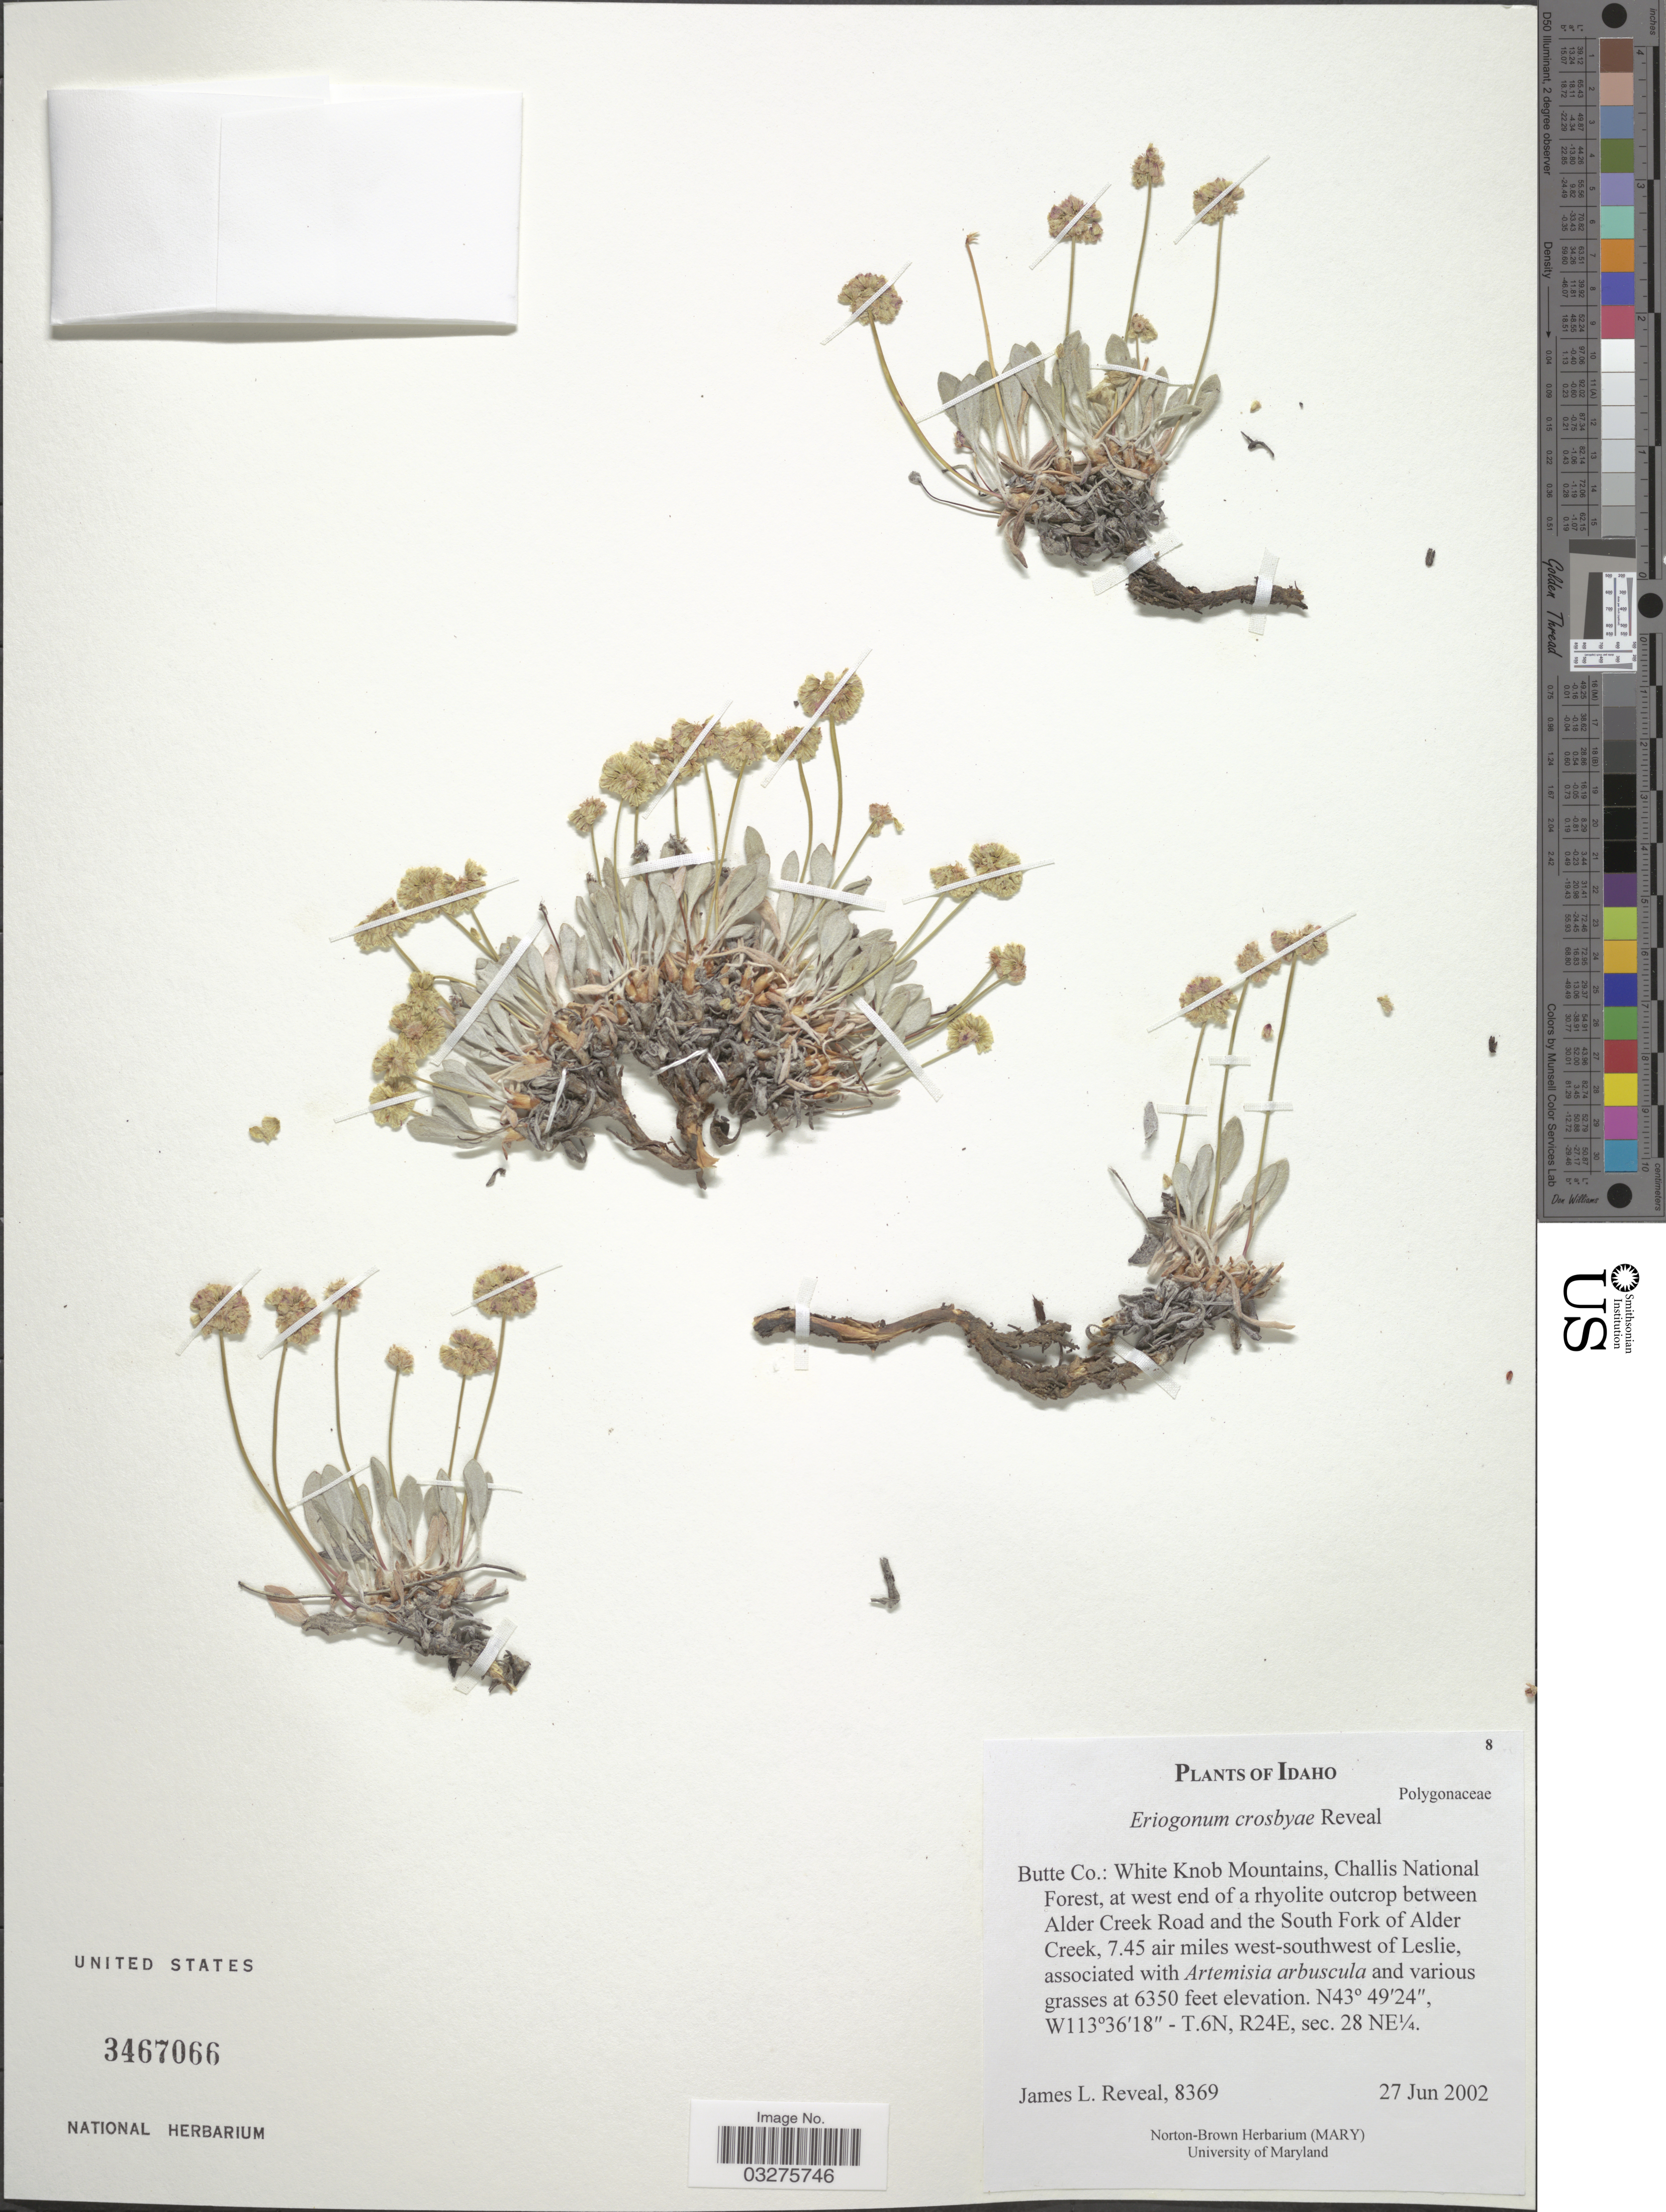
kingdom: Plantae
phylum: Tracheophyta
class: Magnoliopsida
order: Caryophyllales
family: Polygonaceae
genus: Eriogonum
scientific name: Eriogonum crosbyae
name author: Reveal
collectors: J. L. Reveal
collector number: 8369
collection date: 2002-06-27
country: United States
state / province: Idaho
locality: Butte Co.: White Knob Mountains, Challis National Forest, at west end of rhyolite outcrop between Alder Creek Road and the South Fork of Alder Creek, 7.45 air miles west-southwest of Leslie. T.6N, R24E, sec. 28 NE¼.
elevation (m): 1935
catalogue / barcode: US 3467066